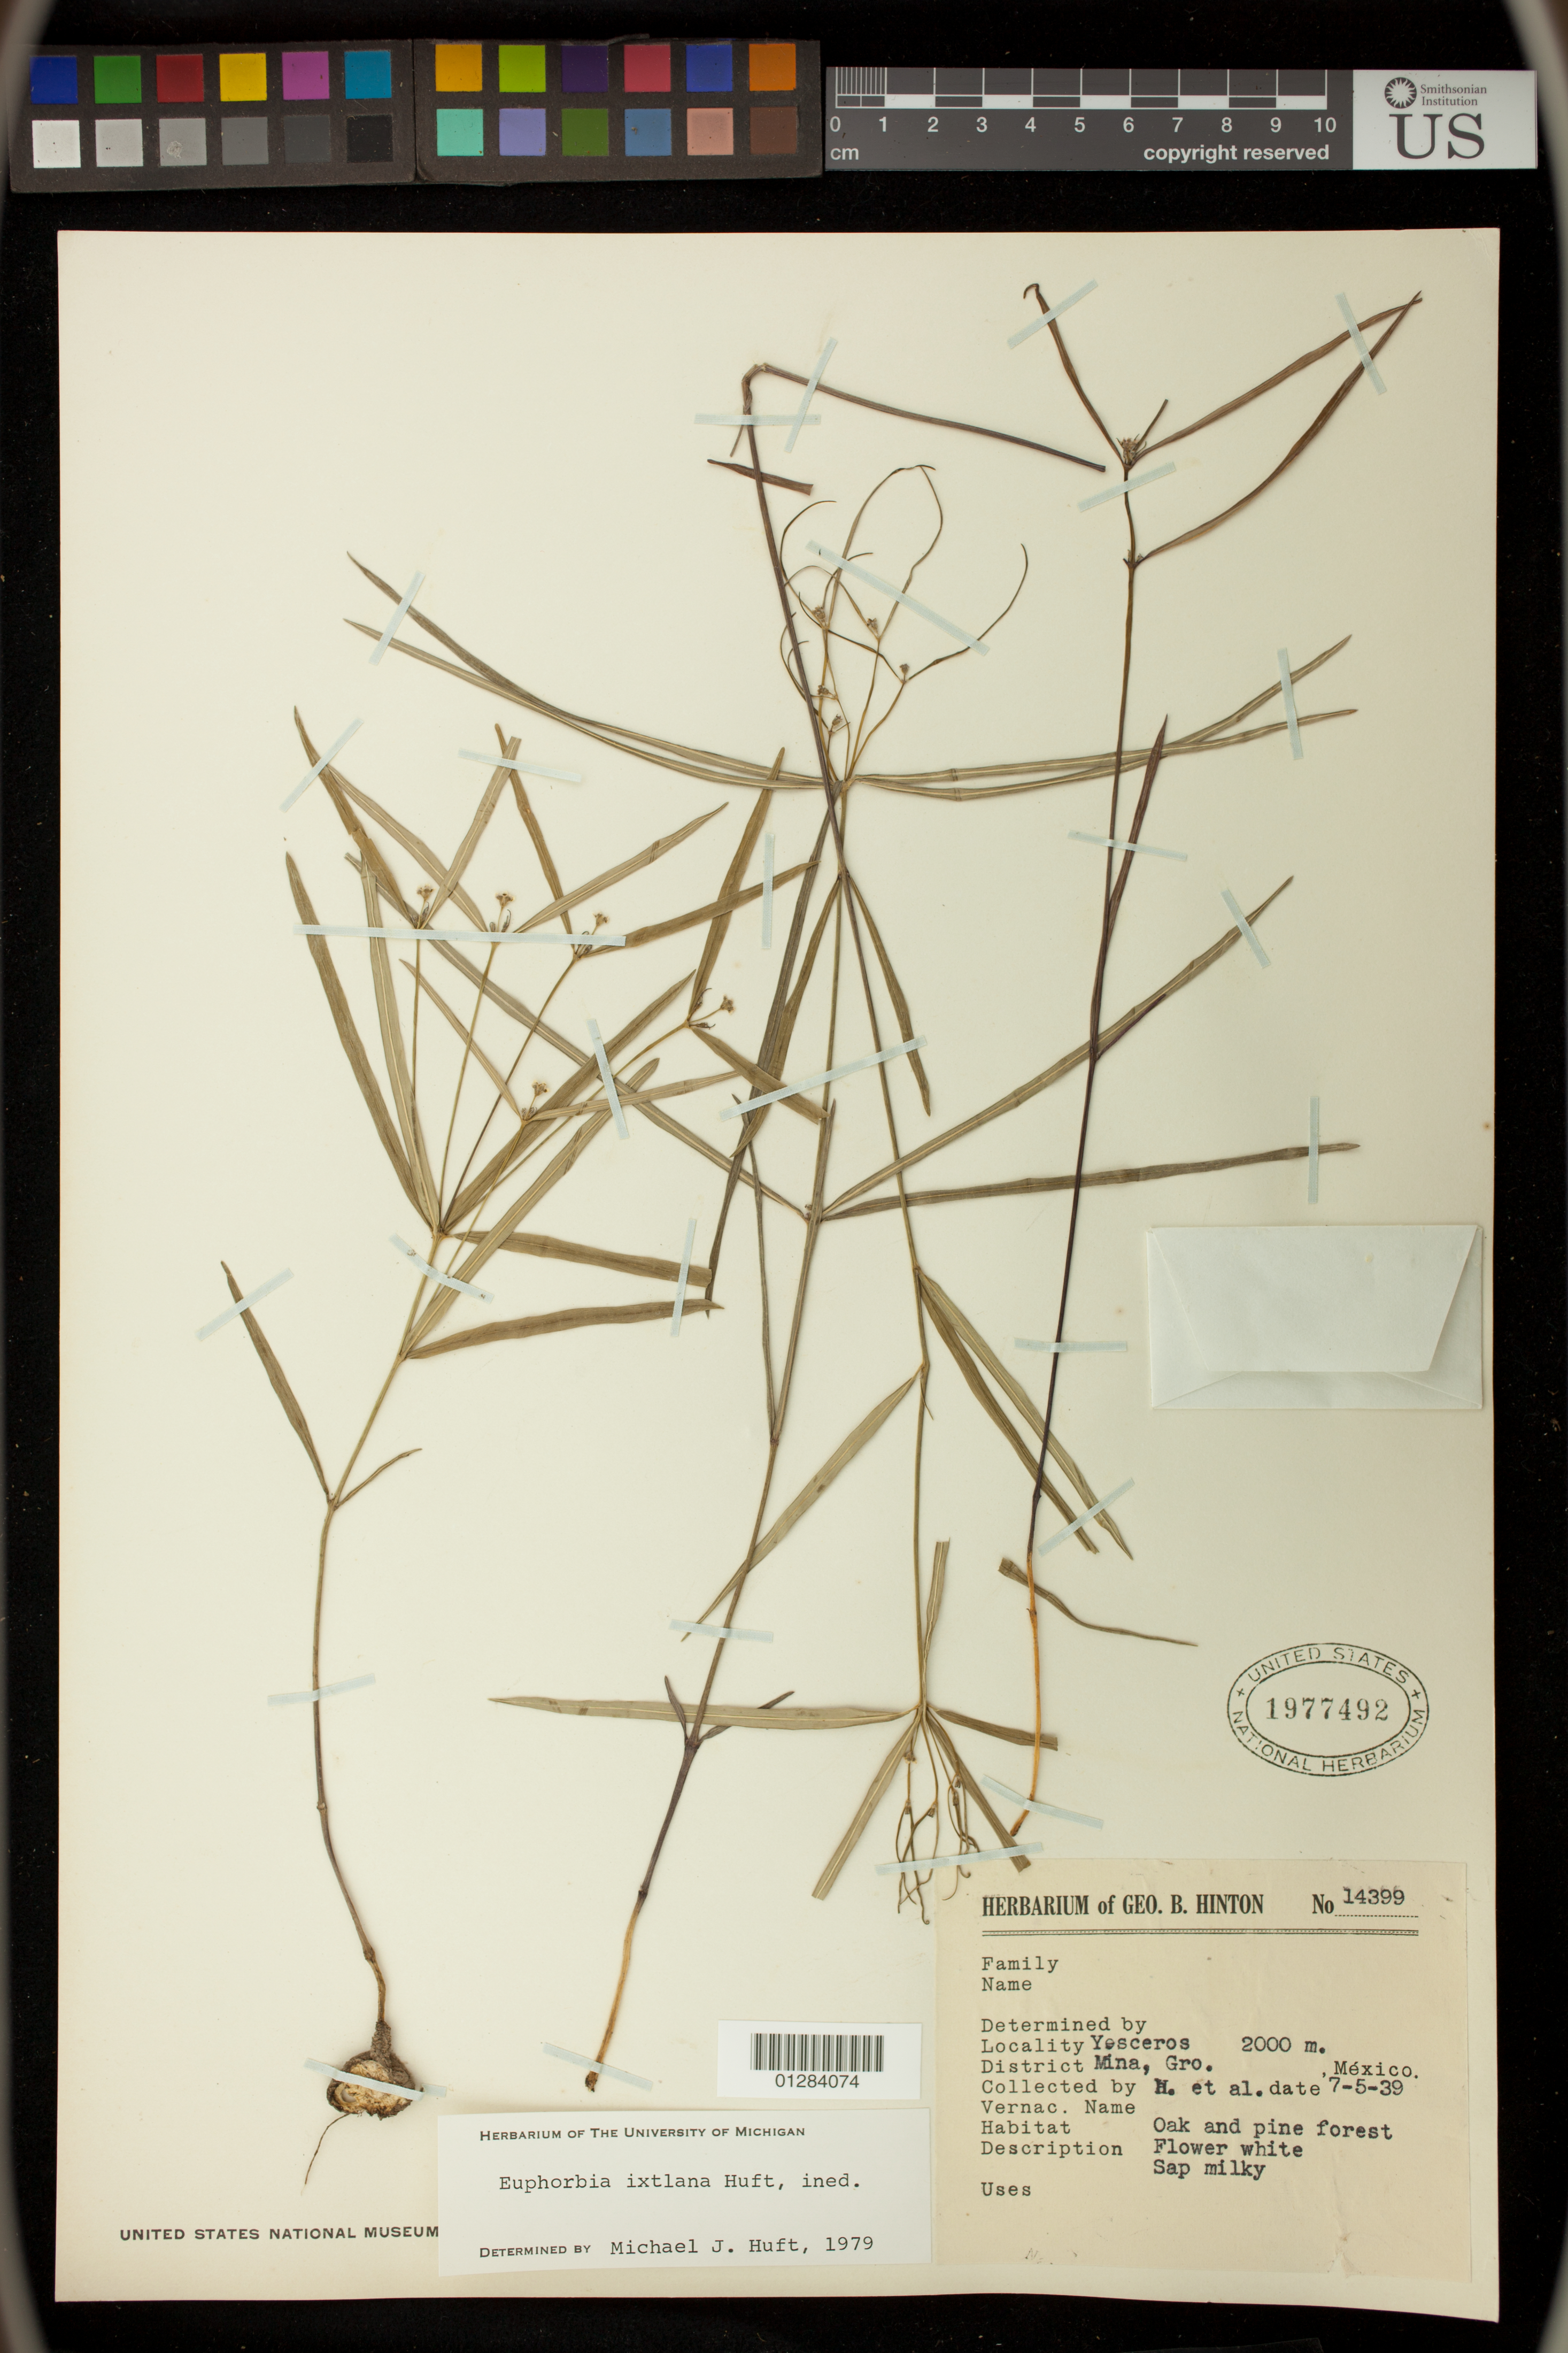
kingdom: Plantae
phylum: Tracheophyta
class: Magnoliopsida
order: Malpighiales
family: Euphorbiaceae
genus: Euphorbia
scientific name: Euphorbia ixtlana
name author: Huft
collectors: G. B. Hinton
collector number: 14399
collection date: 1939-07-05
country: Mexico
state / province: Nuevo León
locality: Yesceros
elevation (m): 2000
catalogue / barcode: US 1977492